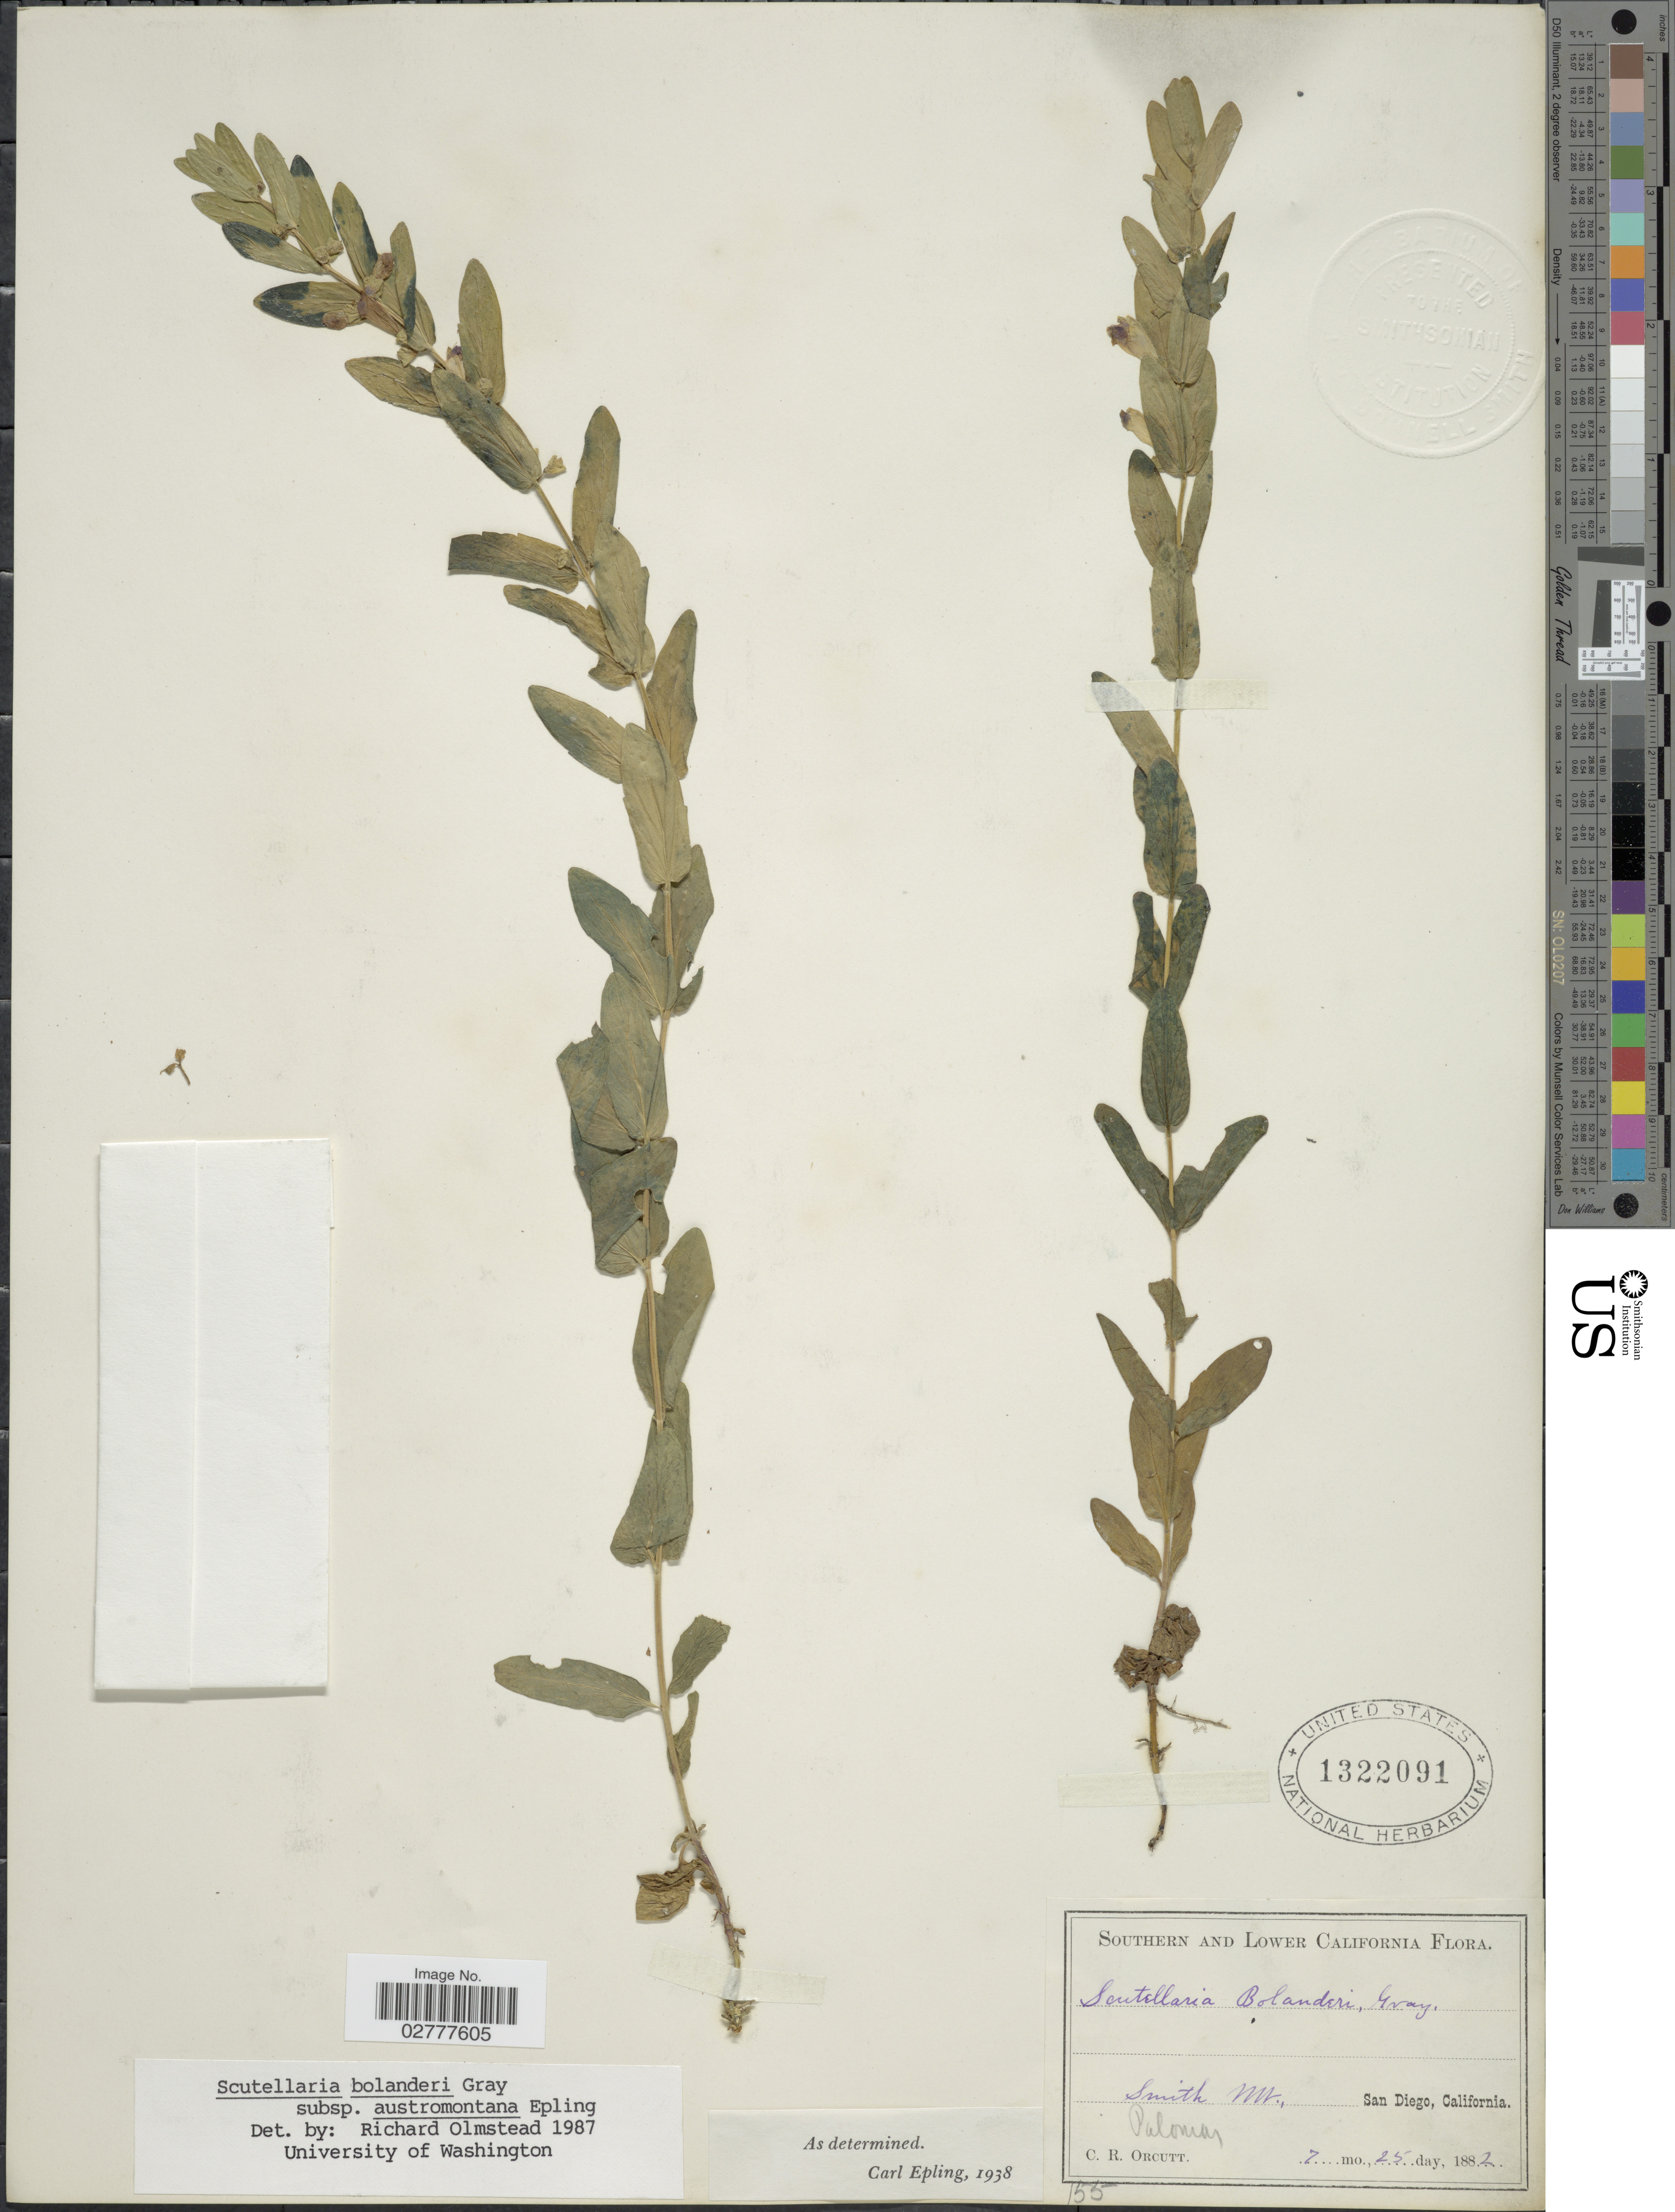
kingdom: Plantae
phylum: Tracheophyta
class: Magnoliopsida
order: Lamiales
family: Lamiaceae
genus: Scutellaria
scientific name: Scutellaria bolanderi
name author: A. Gray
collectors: C. R. Orcutt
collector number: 155?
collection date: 1882-07-25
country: United States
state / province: California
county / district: San Diego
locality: Southern and Lower California, Smith Mt., San Diego, Palomas.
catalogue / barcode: US 1322091